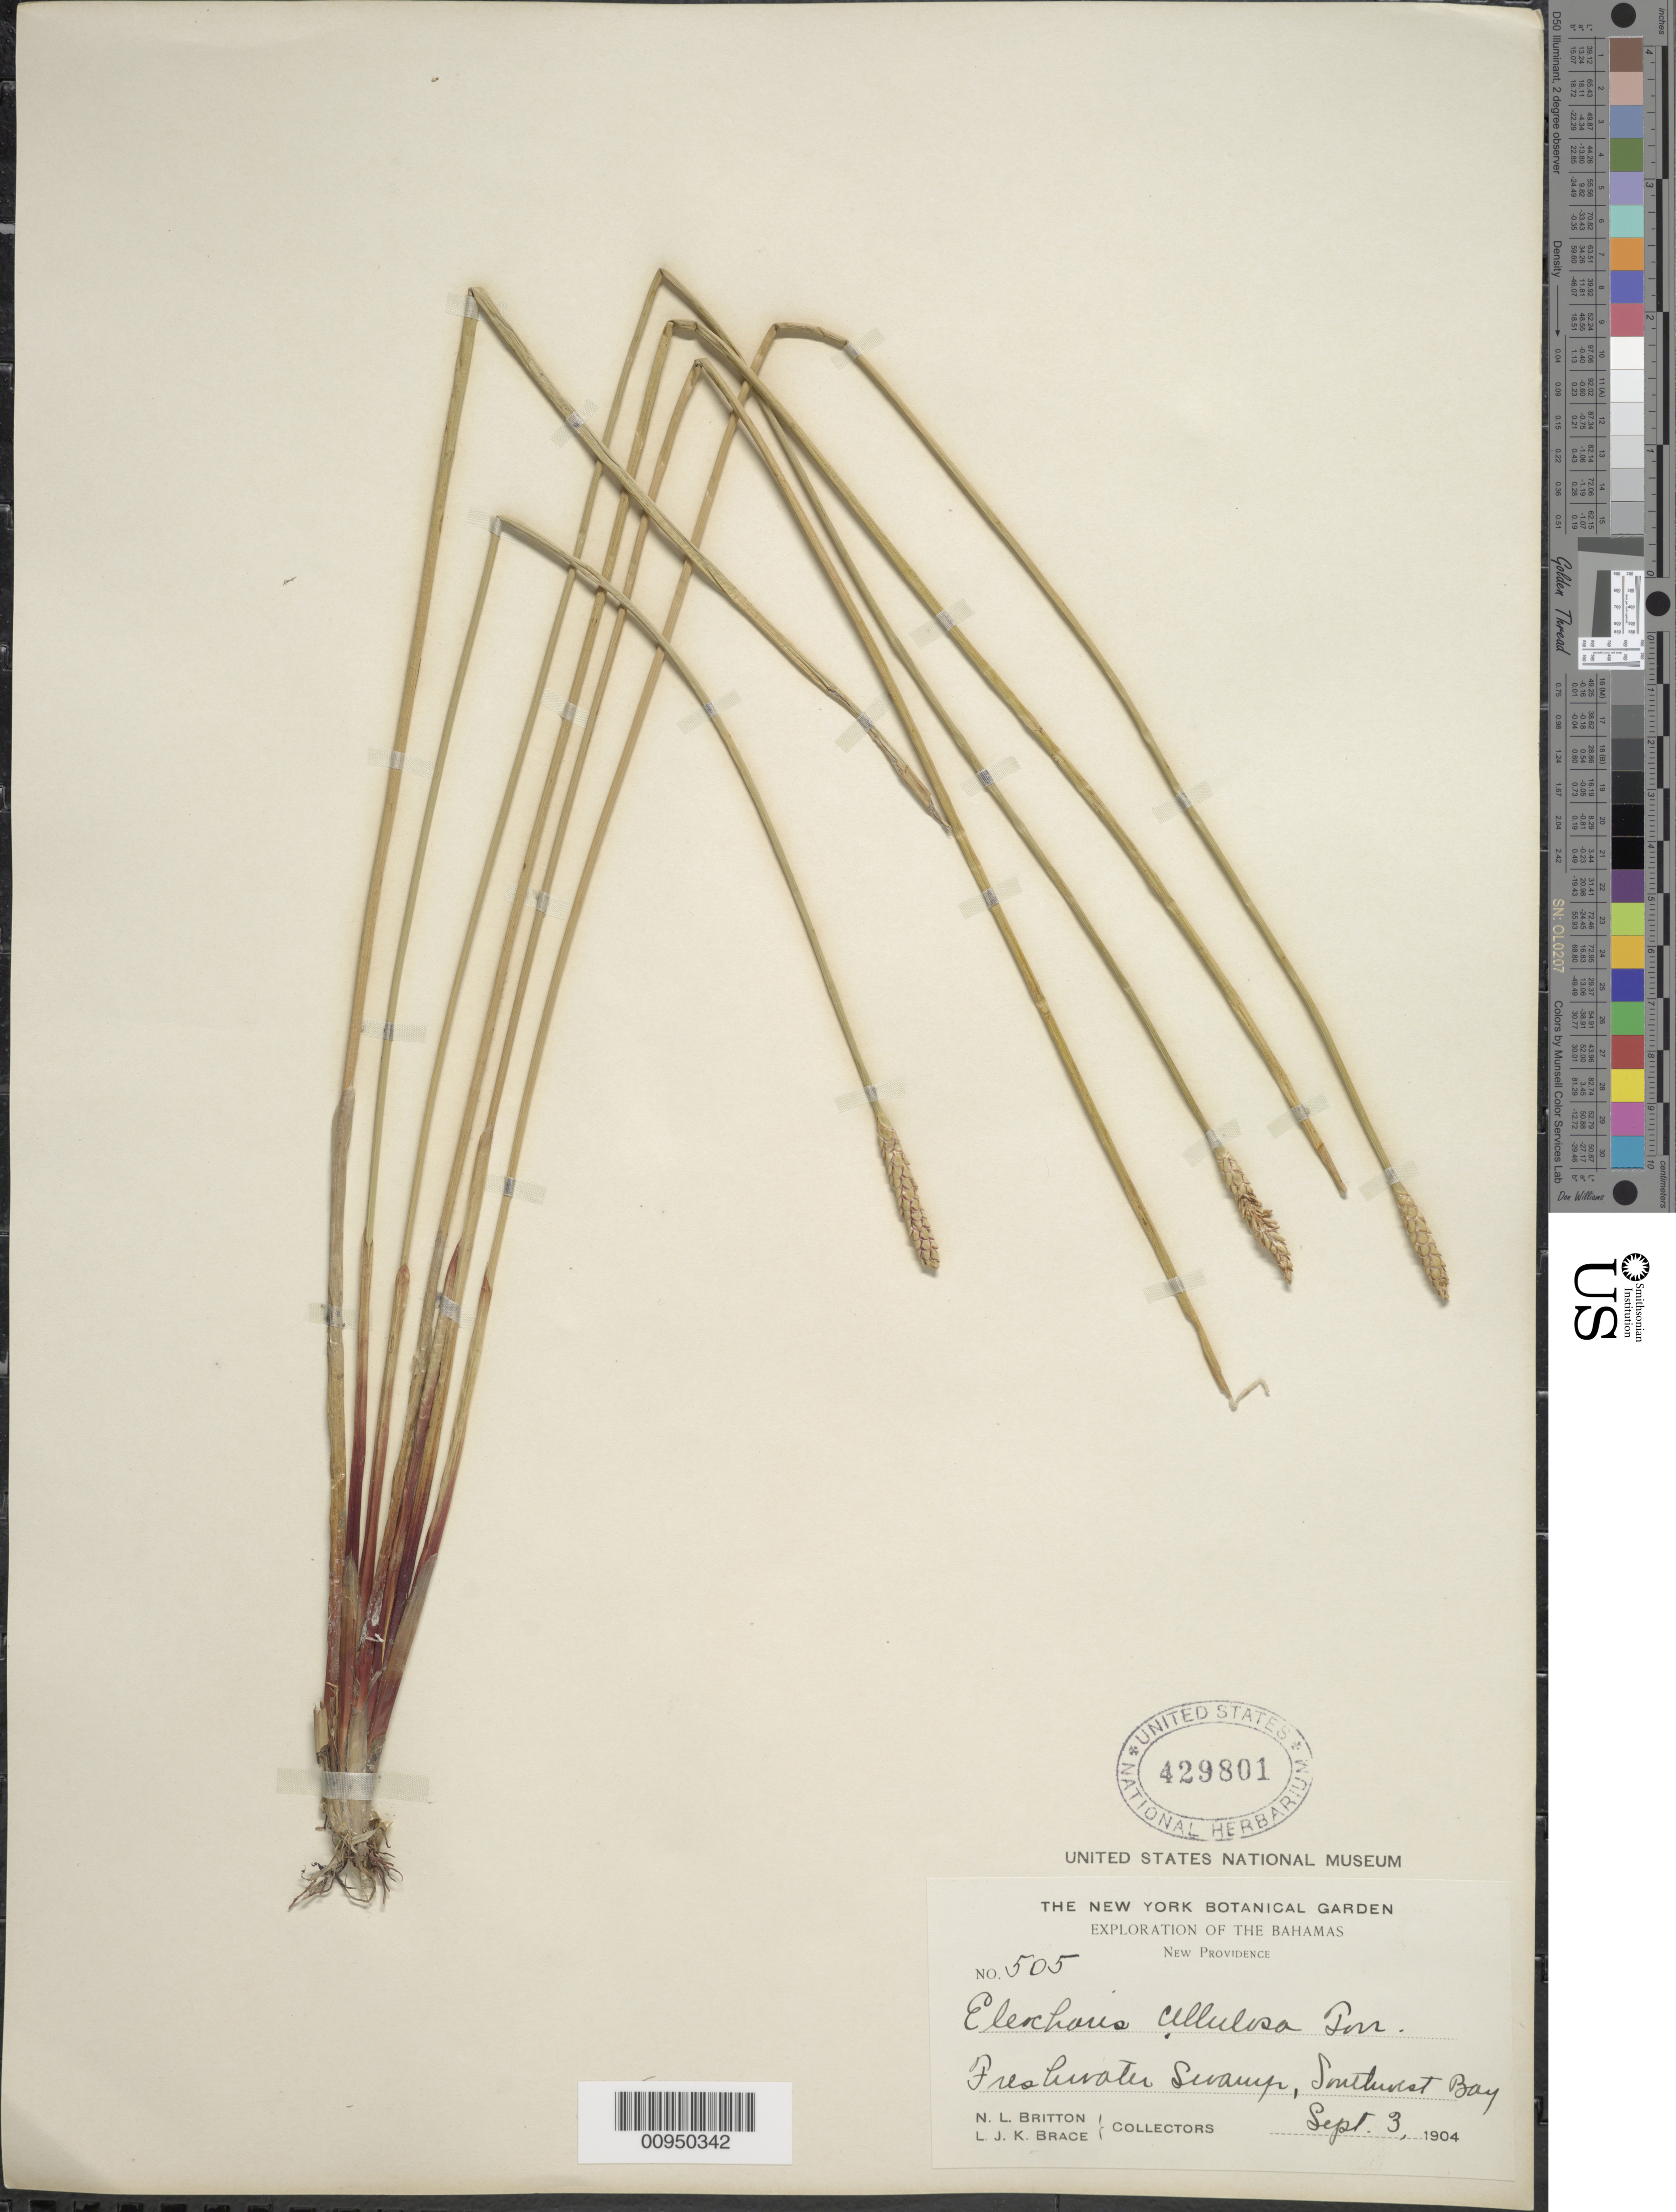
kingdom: Plantae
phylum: Tracheophyta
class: Liliopsida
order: Poales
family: Cyperaceae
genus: Eleocharis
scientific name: Eleocharis cellulosa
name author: Torr.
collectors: N. Britton & L. J. K. Brace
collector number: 505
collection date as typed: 03 Sep 1904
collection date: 1904-09-03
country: Bahamas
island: New Providence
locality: Freshwater Swamp, Southwest Bay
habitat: Swamp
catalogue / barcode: US 429801